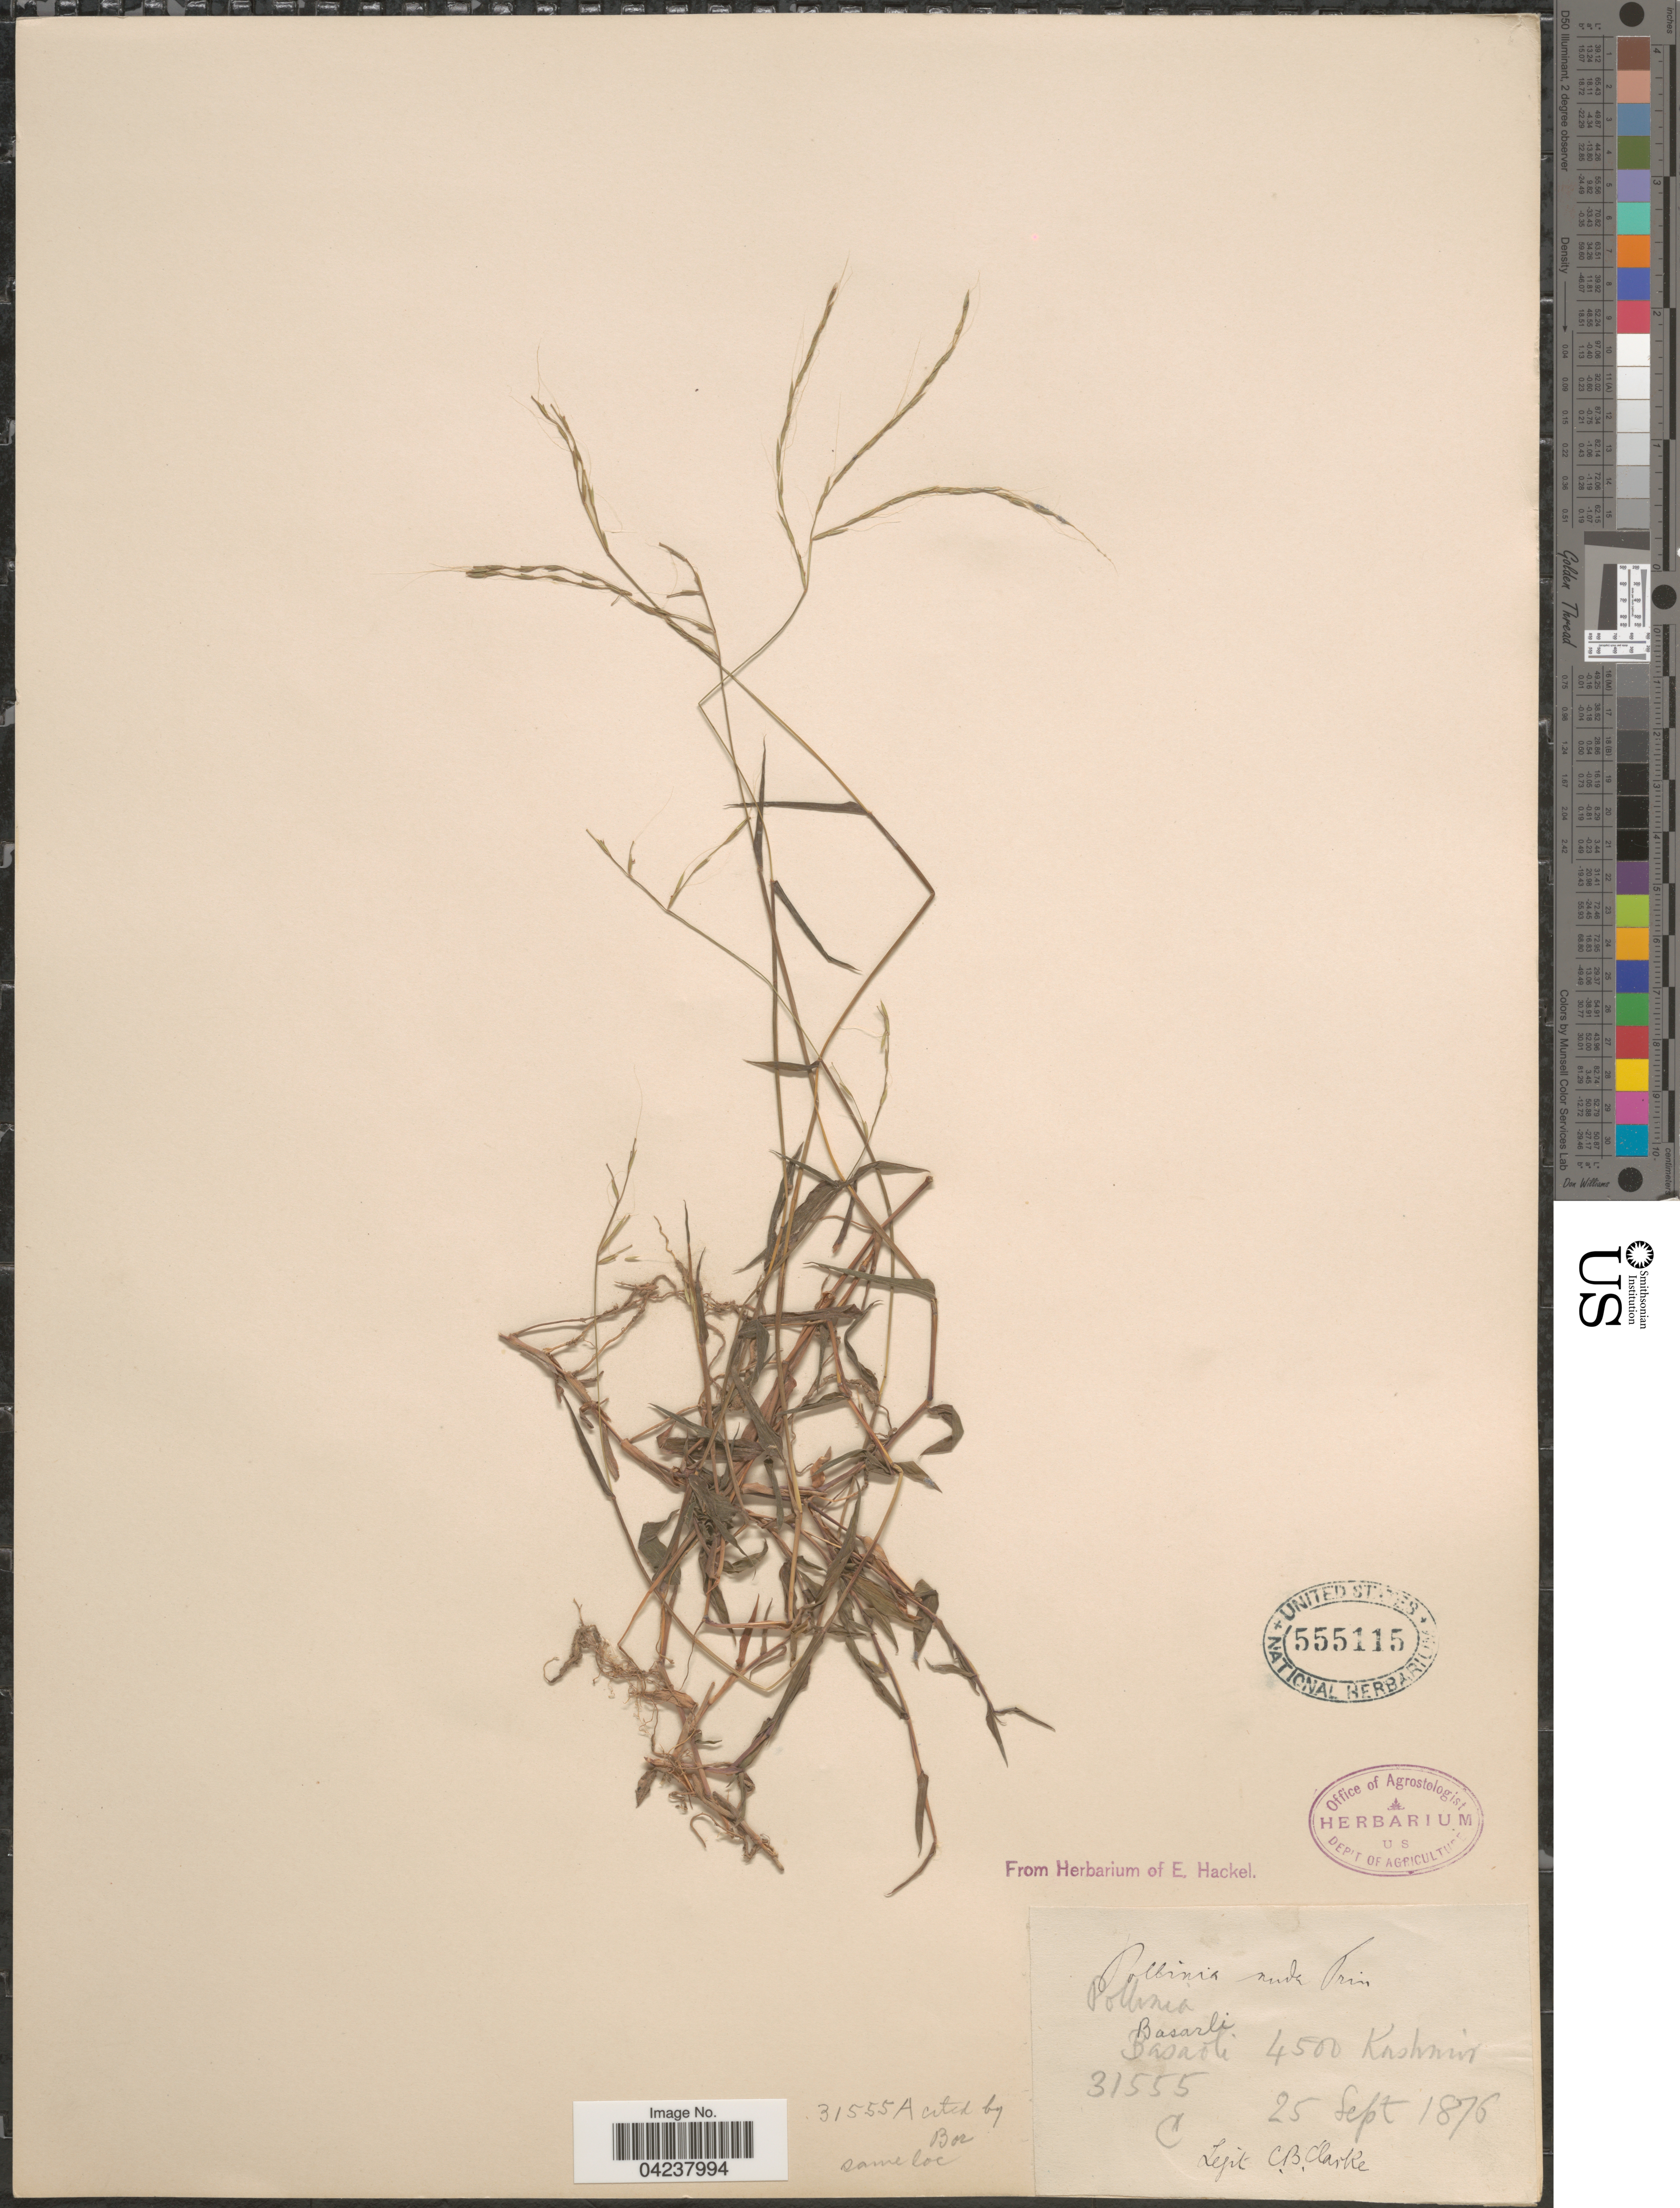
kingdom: Plantae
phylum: Tracheophyta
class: Liliopsida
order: Poales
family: Poaceae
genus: Microstegium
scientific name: Microstegium nudum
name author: (Trin.) A. Camus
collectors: C. B. Clarke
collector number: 31555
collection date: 1876-09-25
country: India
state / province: Jammu and Kashmir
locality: Basarli. Kashmir.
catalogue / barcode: US 555115